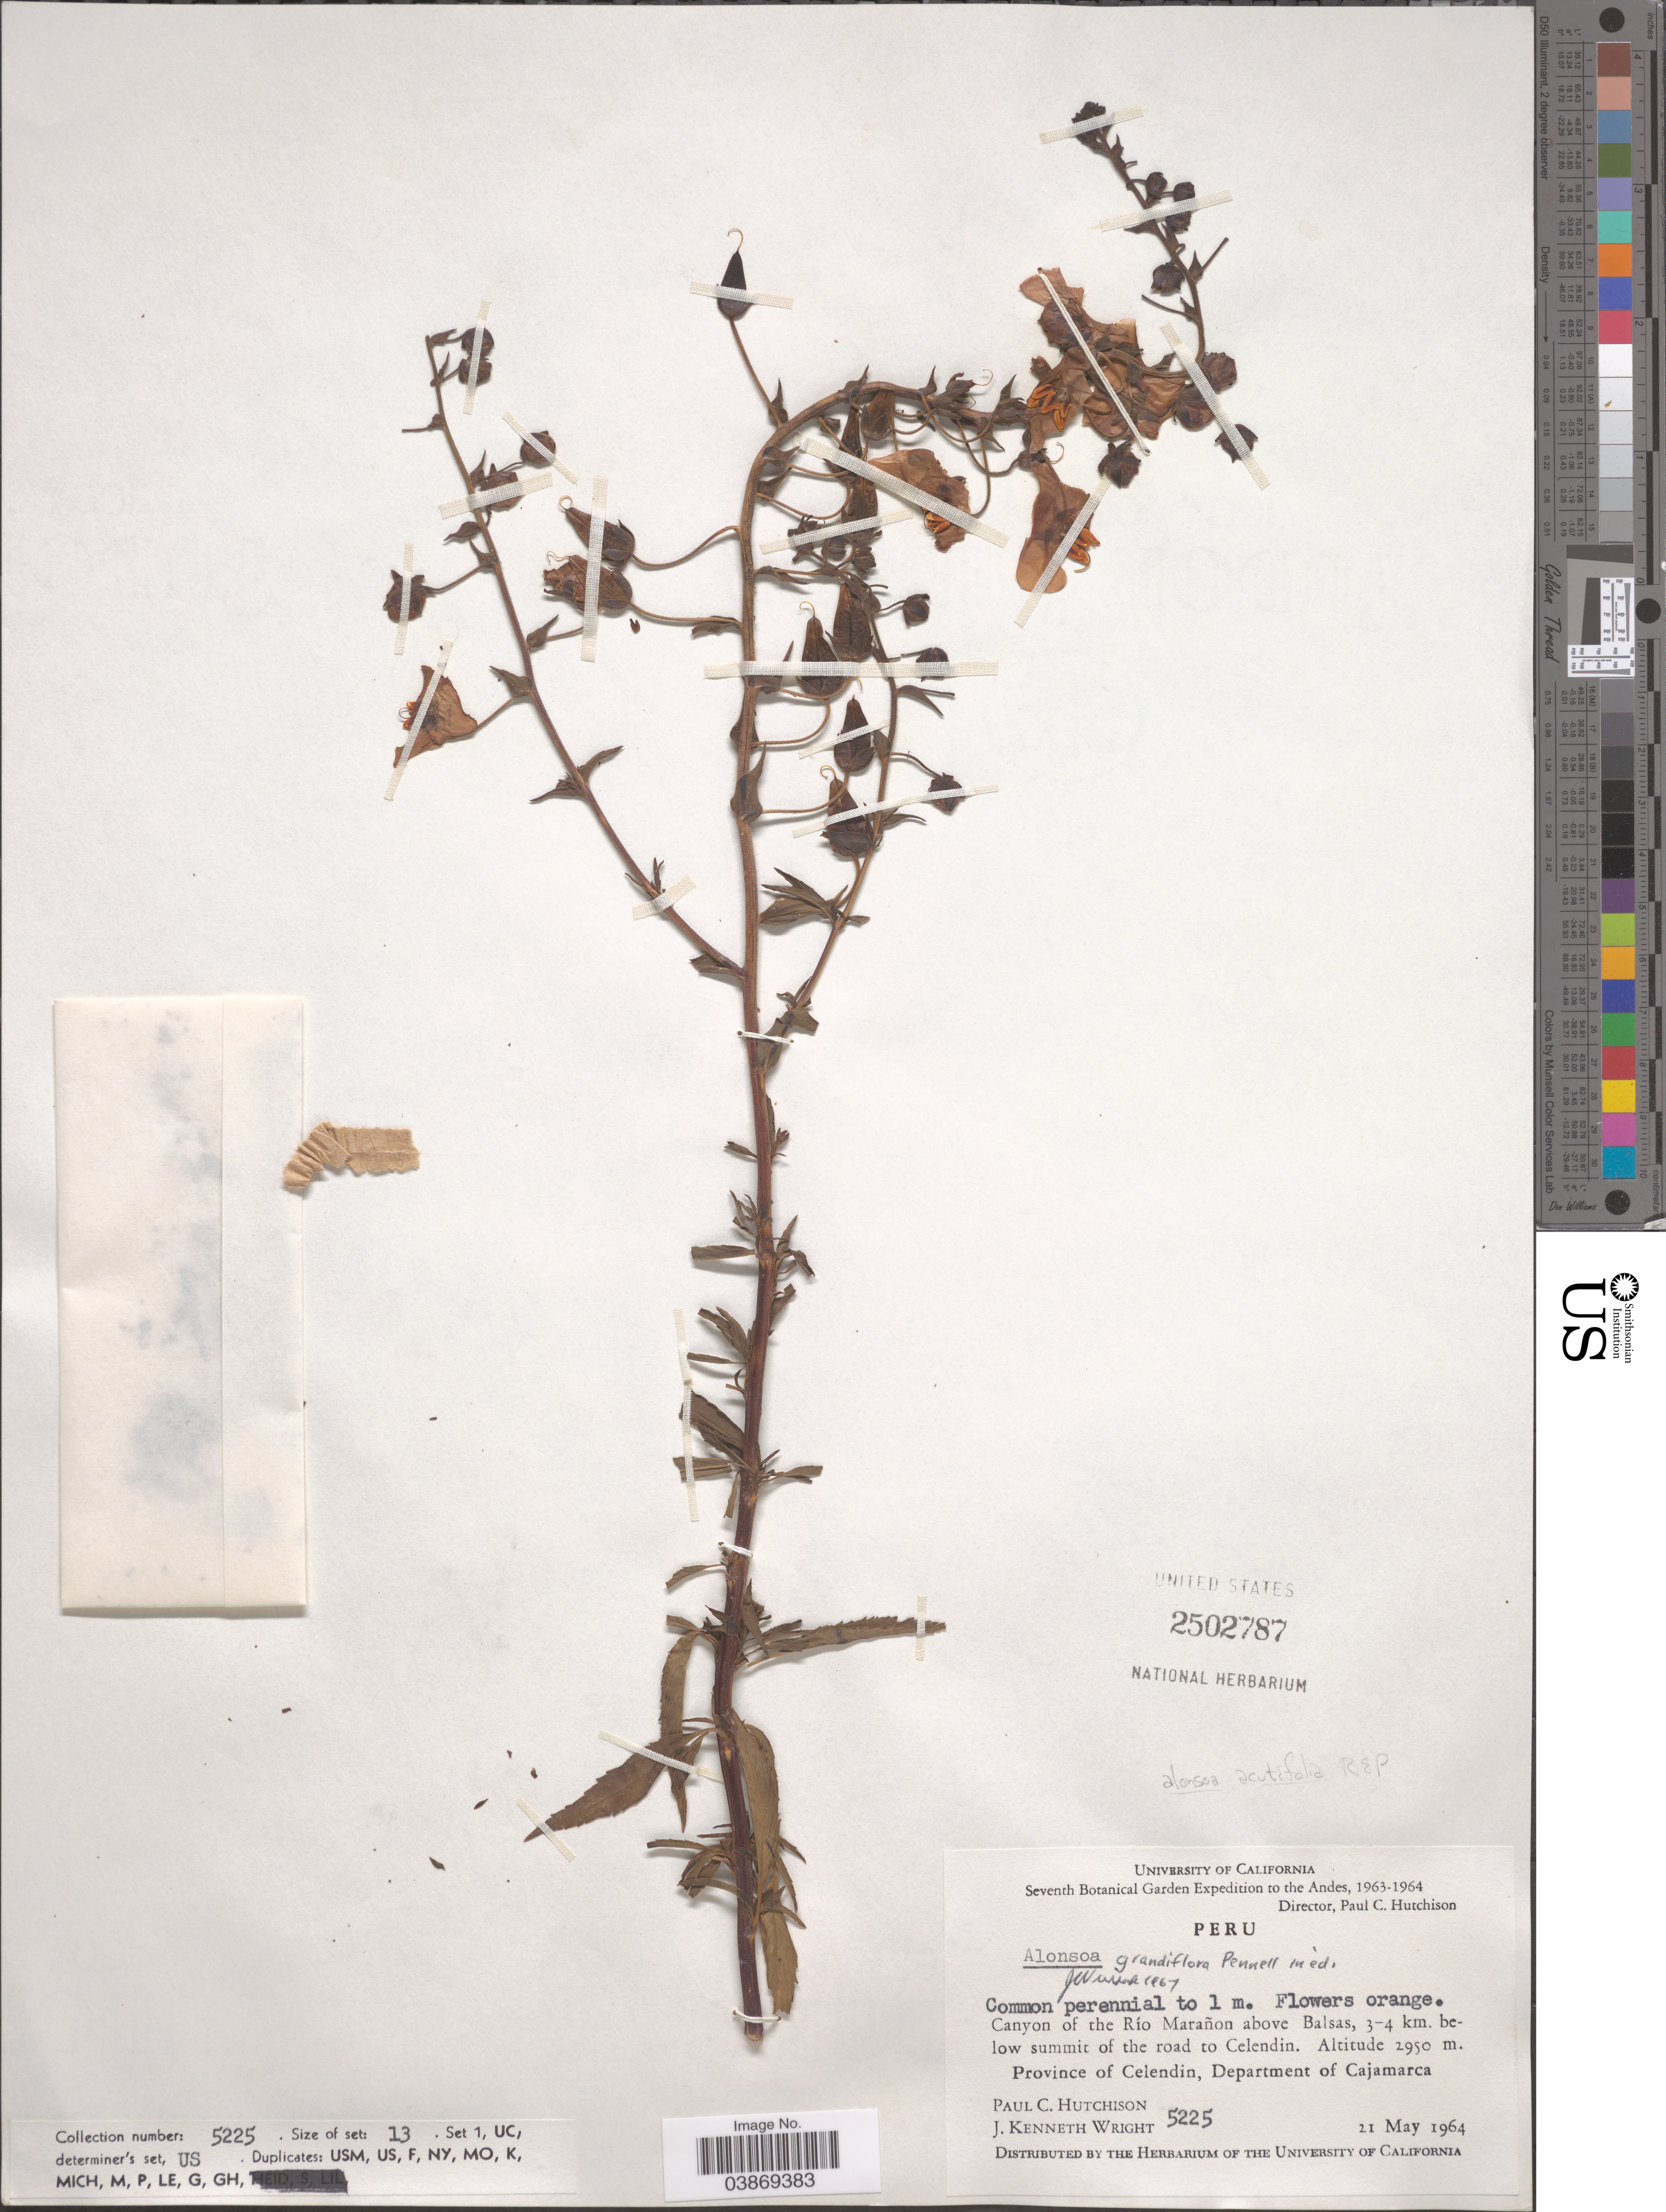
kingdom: Plantae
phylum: Tracheophyta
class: Magnoliopsida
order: Lamiales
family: Scrophulariaceae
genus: Alonsoa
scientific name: Alonsoa grandiflora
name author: Siebert & Voss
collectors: P. C. Hutchison & J. K. Wright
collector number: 5225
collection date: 1964-05-21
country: Peru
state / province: Cajamarca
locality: The Andes. Canyon of the Río Marañon above Balsas, 3-4 km. below summit of the road to Celendin. Provinceof Celendin, Department of Cajamarca.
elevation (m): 2950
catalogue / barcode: US 2502787